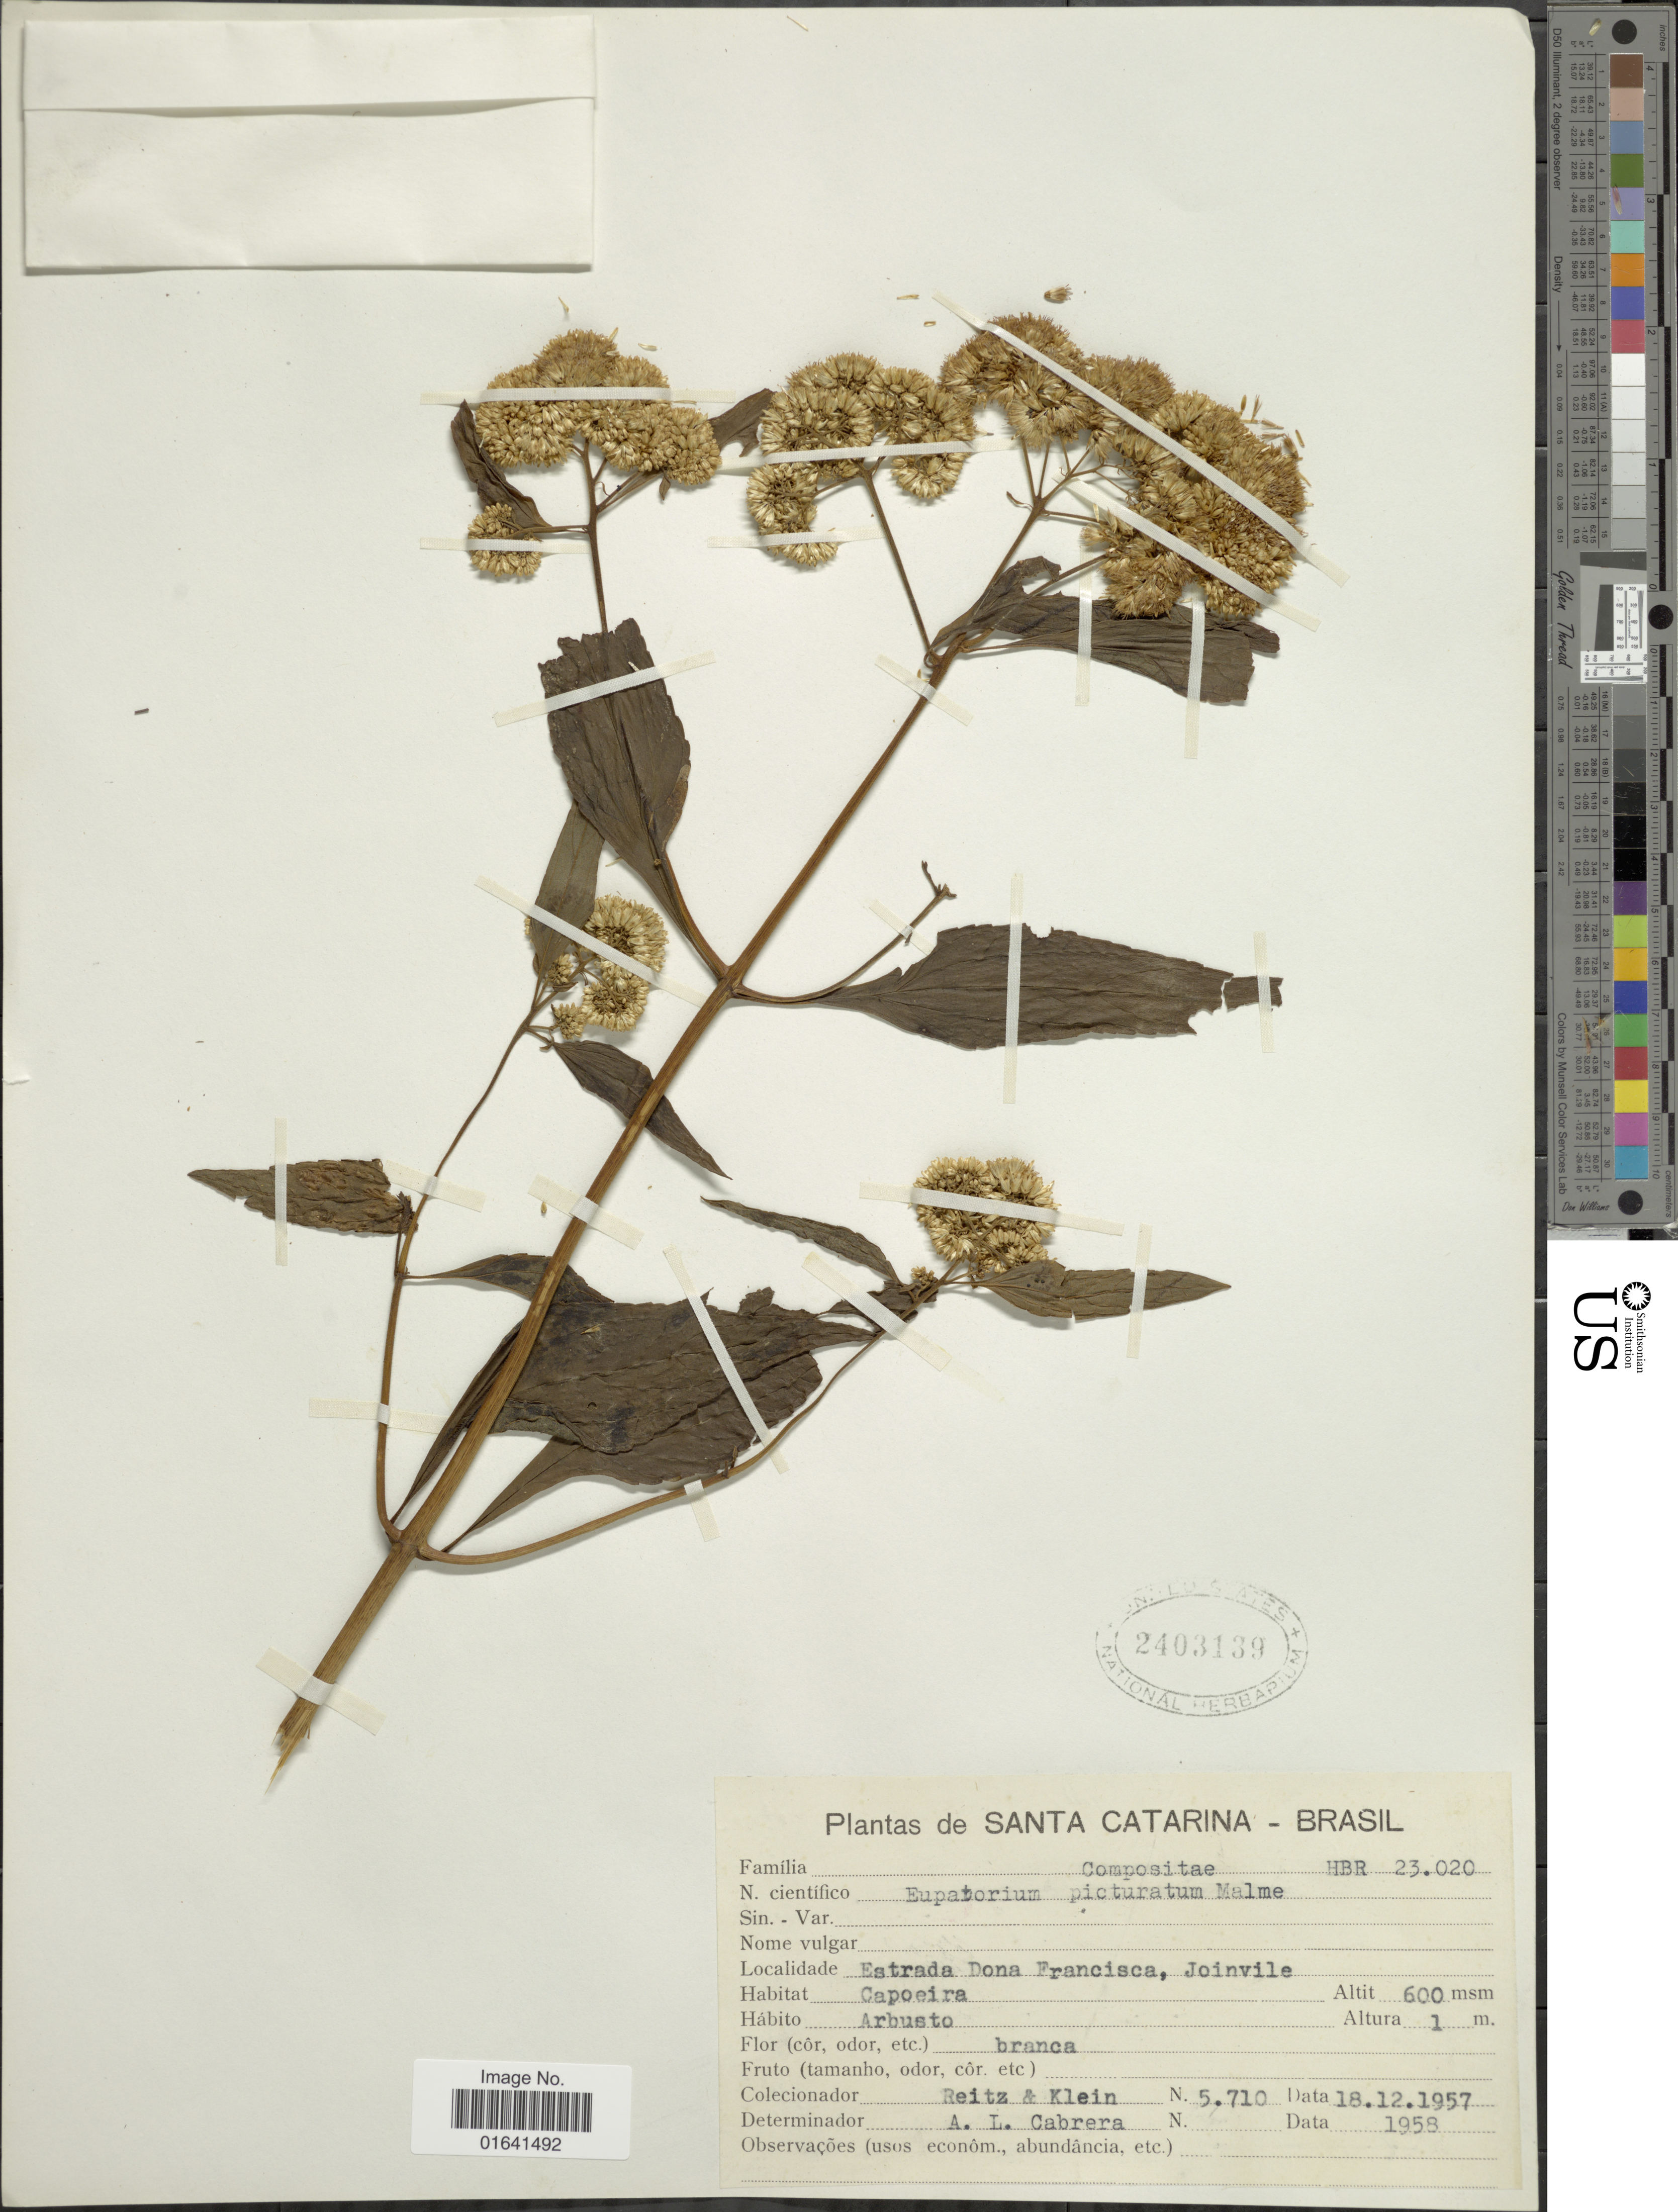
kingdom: Plantae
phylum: Tracheophyta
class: Magnoliopsida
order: Asterales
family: Asteraceae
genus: Austroeupatorium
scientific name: Austroeupatorium picturatum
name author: (Malme) R.M. King & H. Rob.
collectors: C. Kayombo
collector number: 601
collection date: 1989-05-19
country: Tanzania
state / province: Iringa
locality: Mufindi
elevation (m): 1850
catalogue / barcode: US 3271058